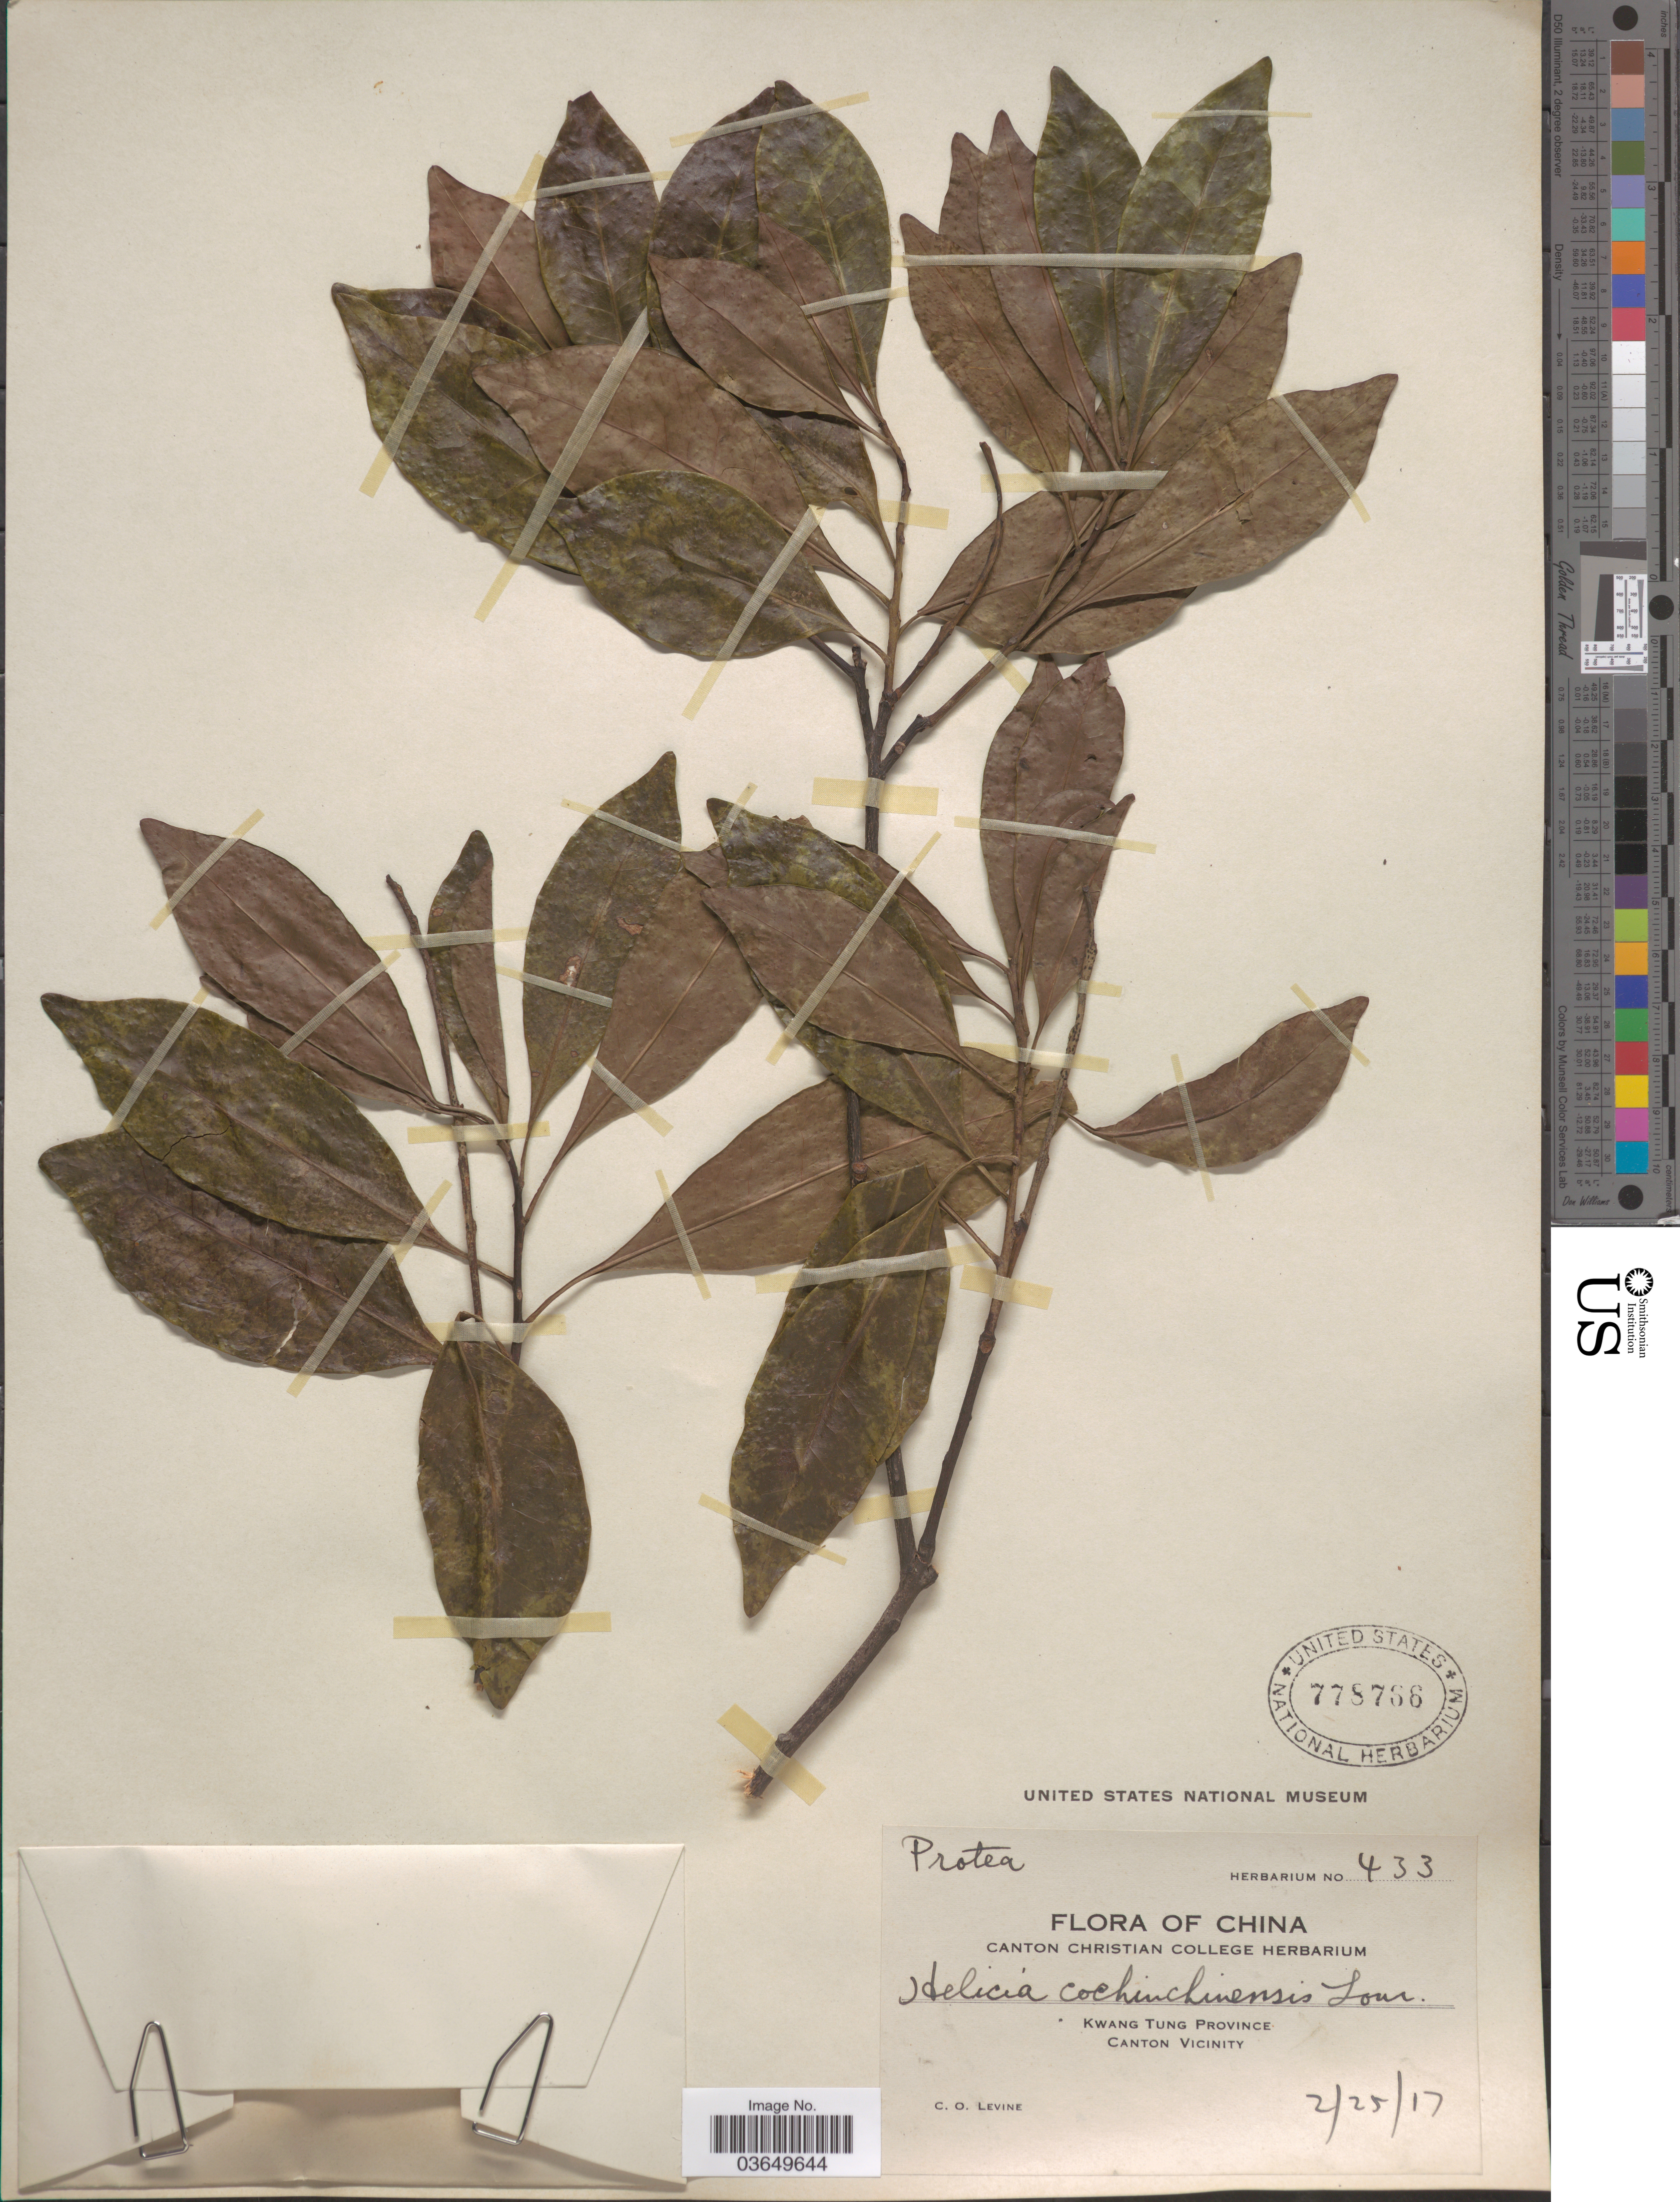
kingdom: Plantae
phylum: Tracheophyta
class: Magnoliopsida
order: Proteales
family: Proteaceae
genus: Helicia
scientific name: Helicia cochinchinensis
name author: Lour.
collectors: C. O. Levine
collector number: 433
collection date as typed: Transcribed d/m/y: 25/2/17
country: China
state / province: Guangdong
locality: Kwang Tung Province. Canton Vicinity.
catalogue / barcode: US 778766